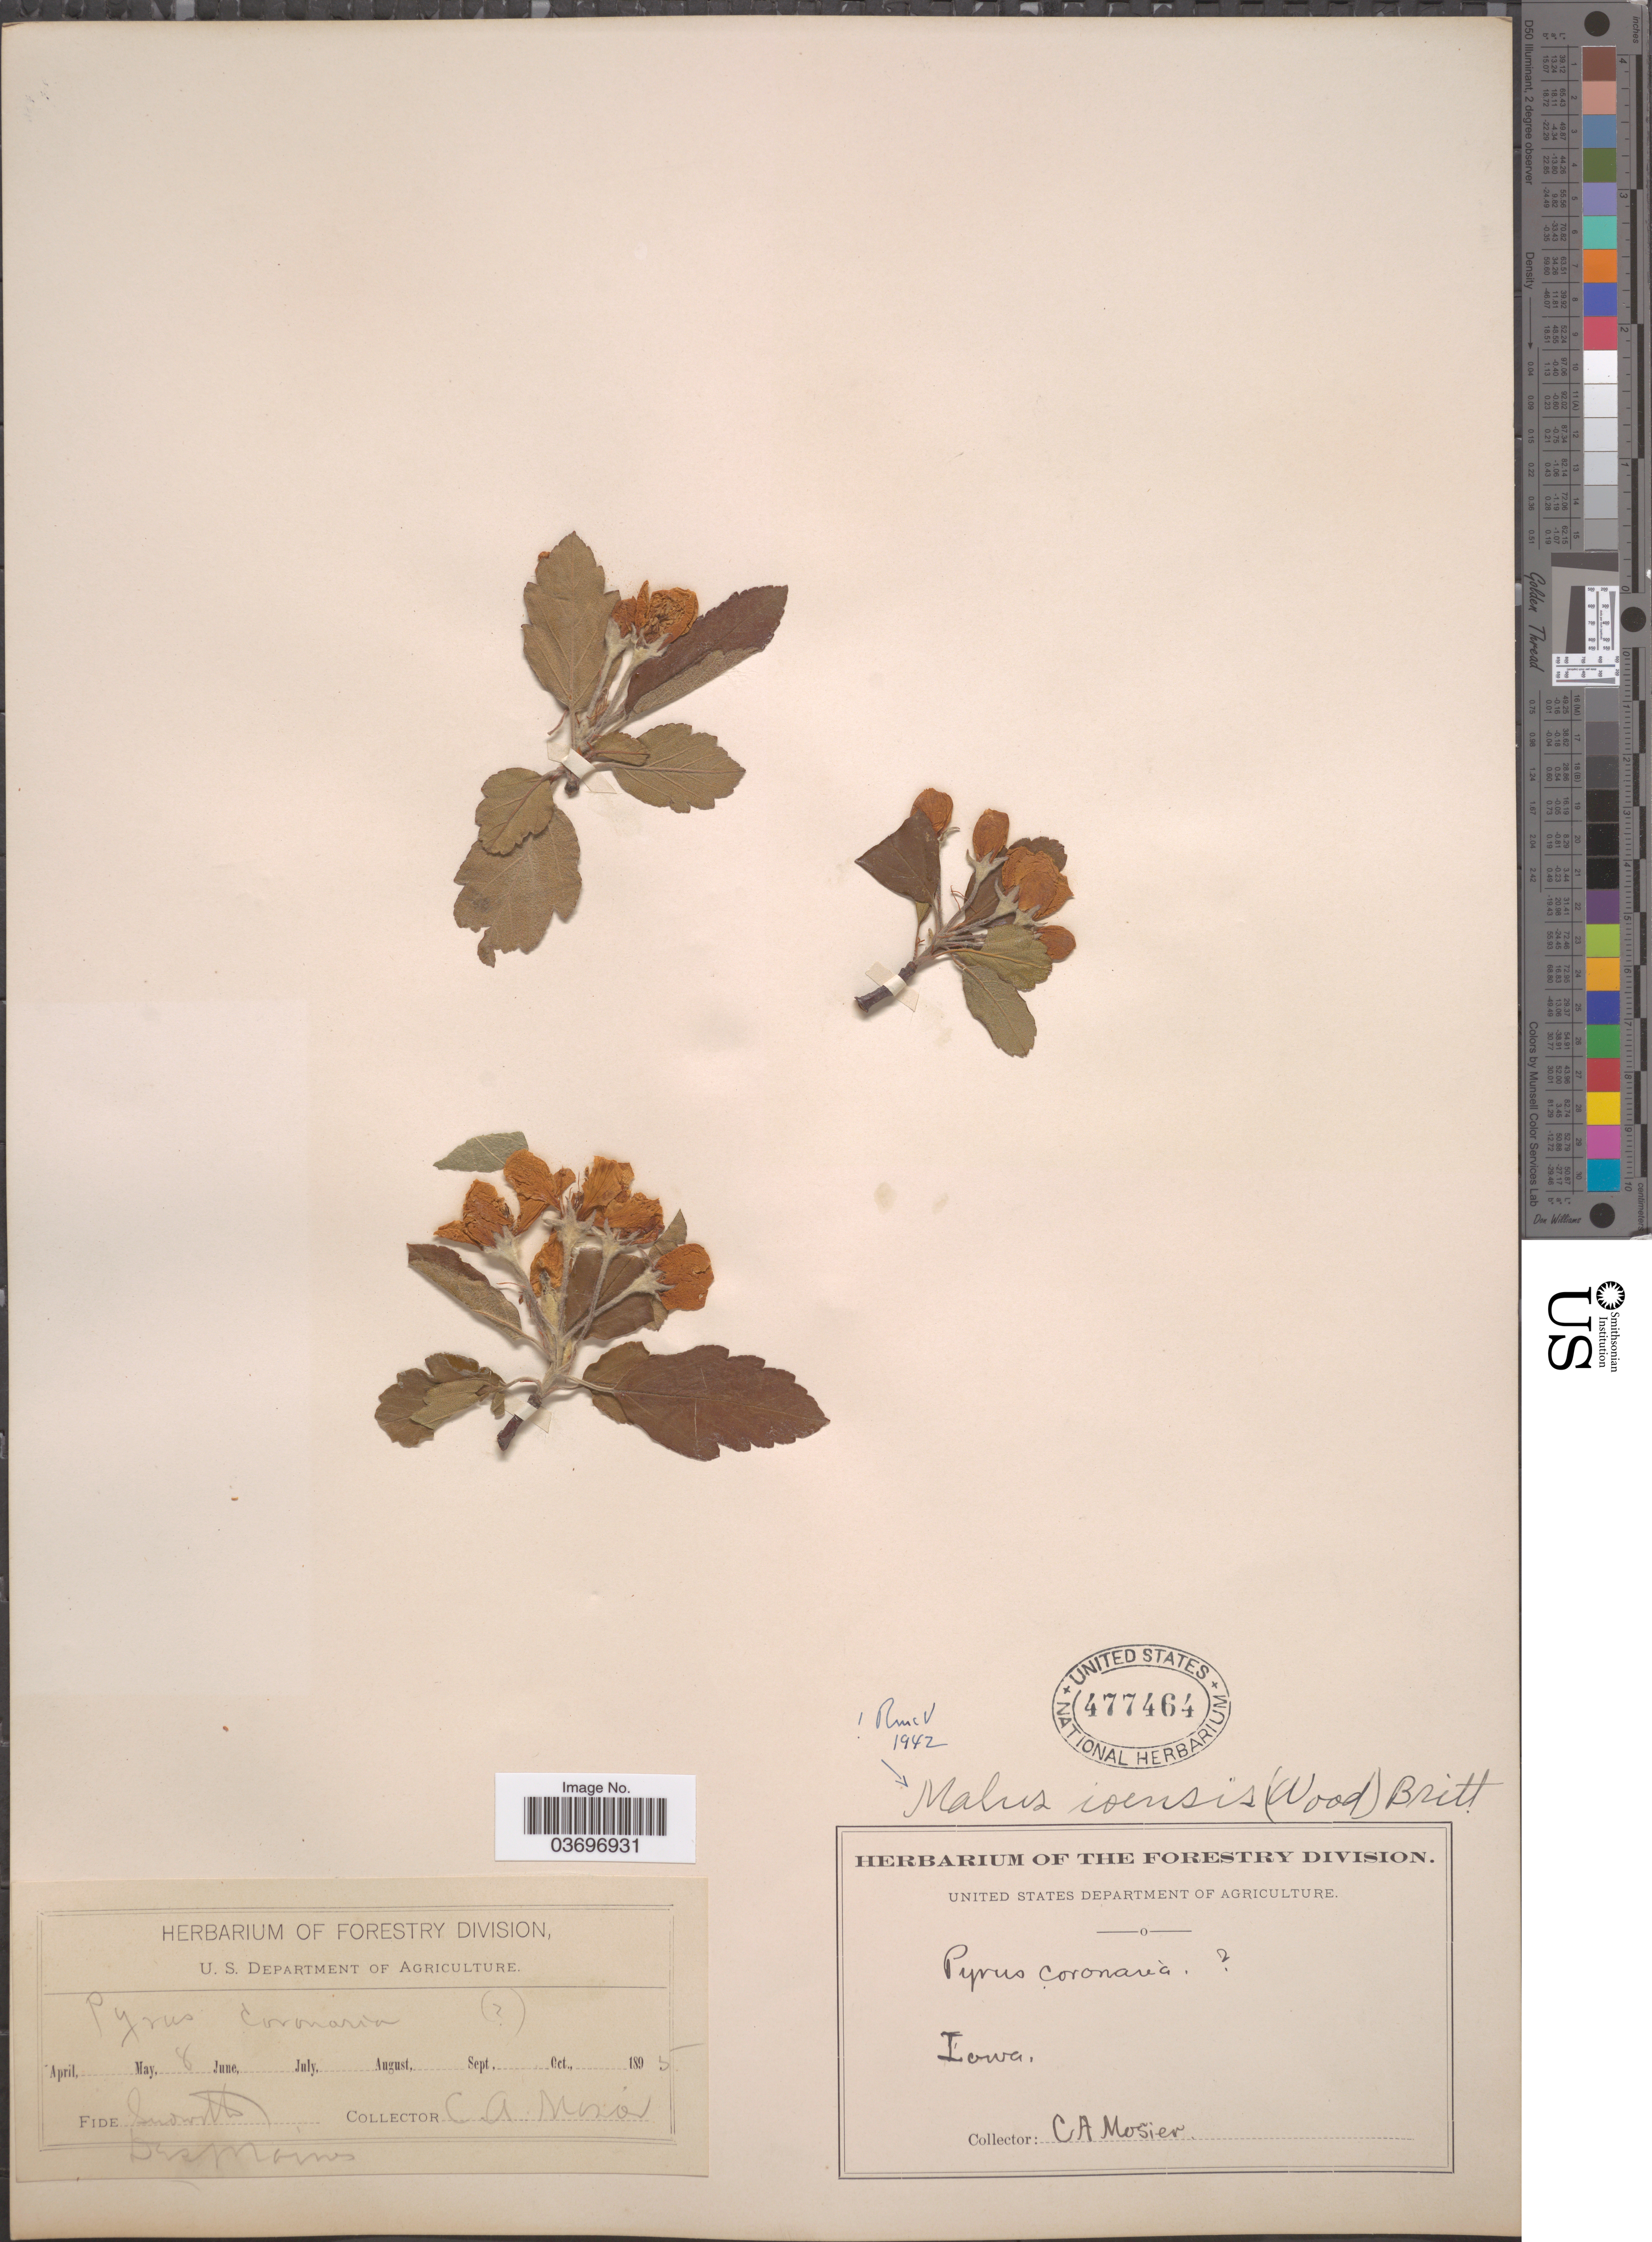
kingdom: Plantae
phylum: Tracheophyta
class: Magnoliopsida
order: Rosales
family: Rosaceae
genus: Malus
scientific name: Malus ioensis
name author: (Alph. Wood) Britton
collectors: C. A. Mosier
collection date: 1895-05-08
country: United States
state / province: Iowa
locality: Des Moines.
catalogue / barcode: US 477464